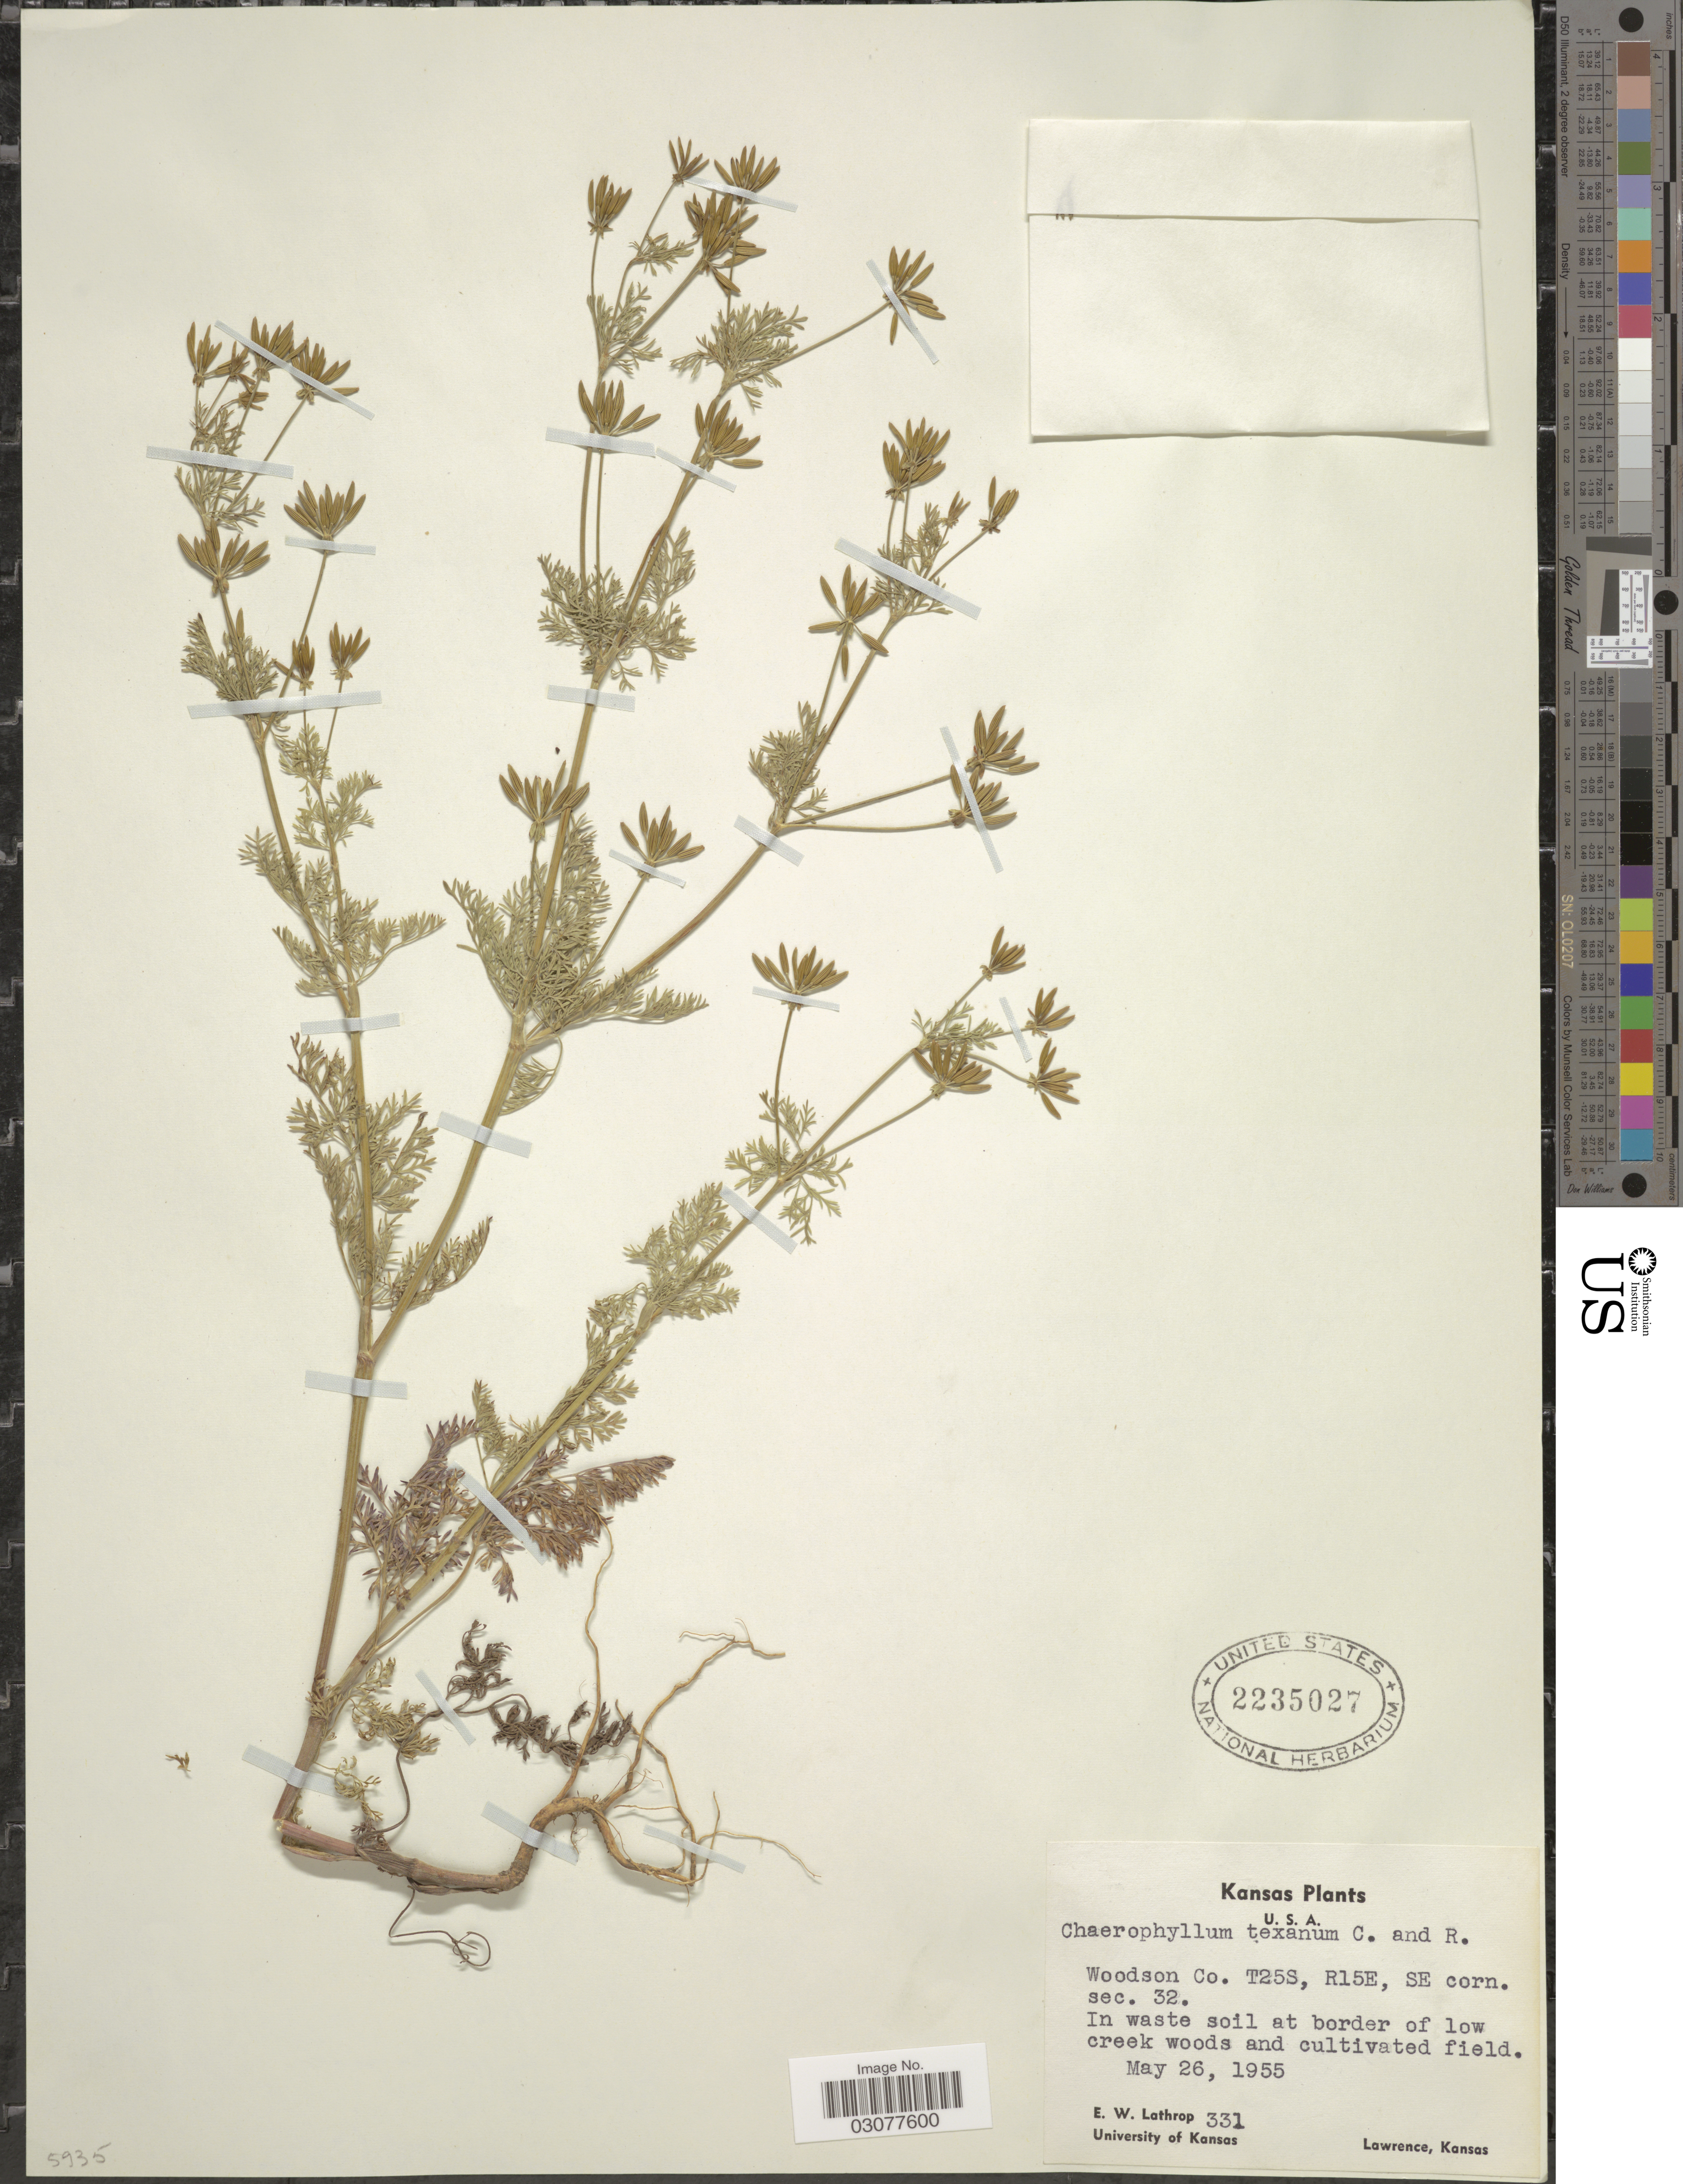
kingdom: Plantae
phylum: Tracheophyta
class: Magnoliopsida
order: Apiales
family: Apiaceae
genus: Chaerophyllum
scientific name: Chaerophyllum texanum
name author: J.M. Coult. & Rose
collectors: E. W. Lathrop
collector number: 331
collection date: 1955-05-26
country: United States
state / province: Kansas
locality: Woodson Co. T25S, R15E, SE corn. sec. 32. Lawrence.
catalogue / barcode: US 2235027